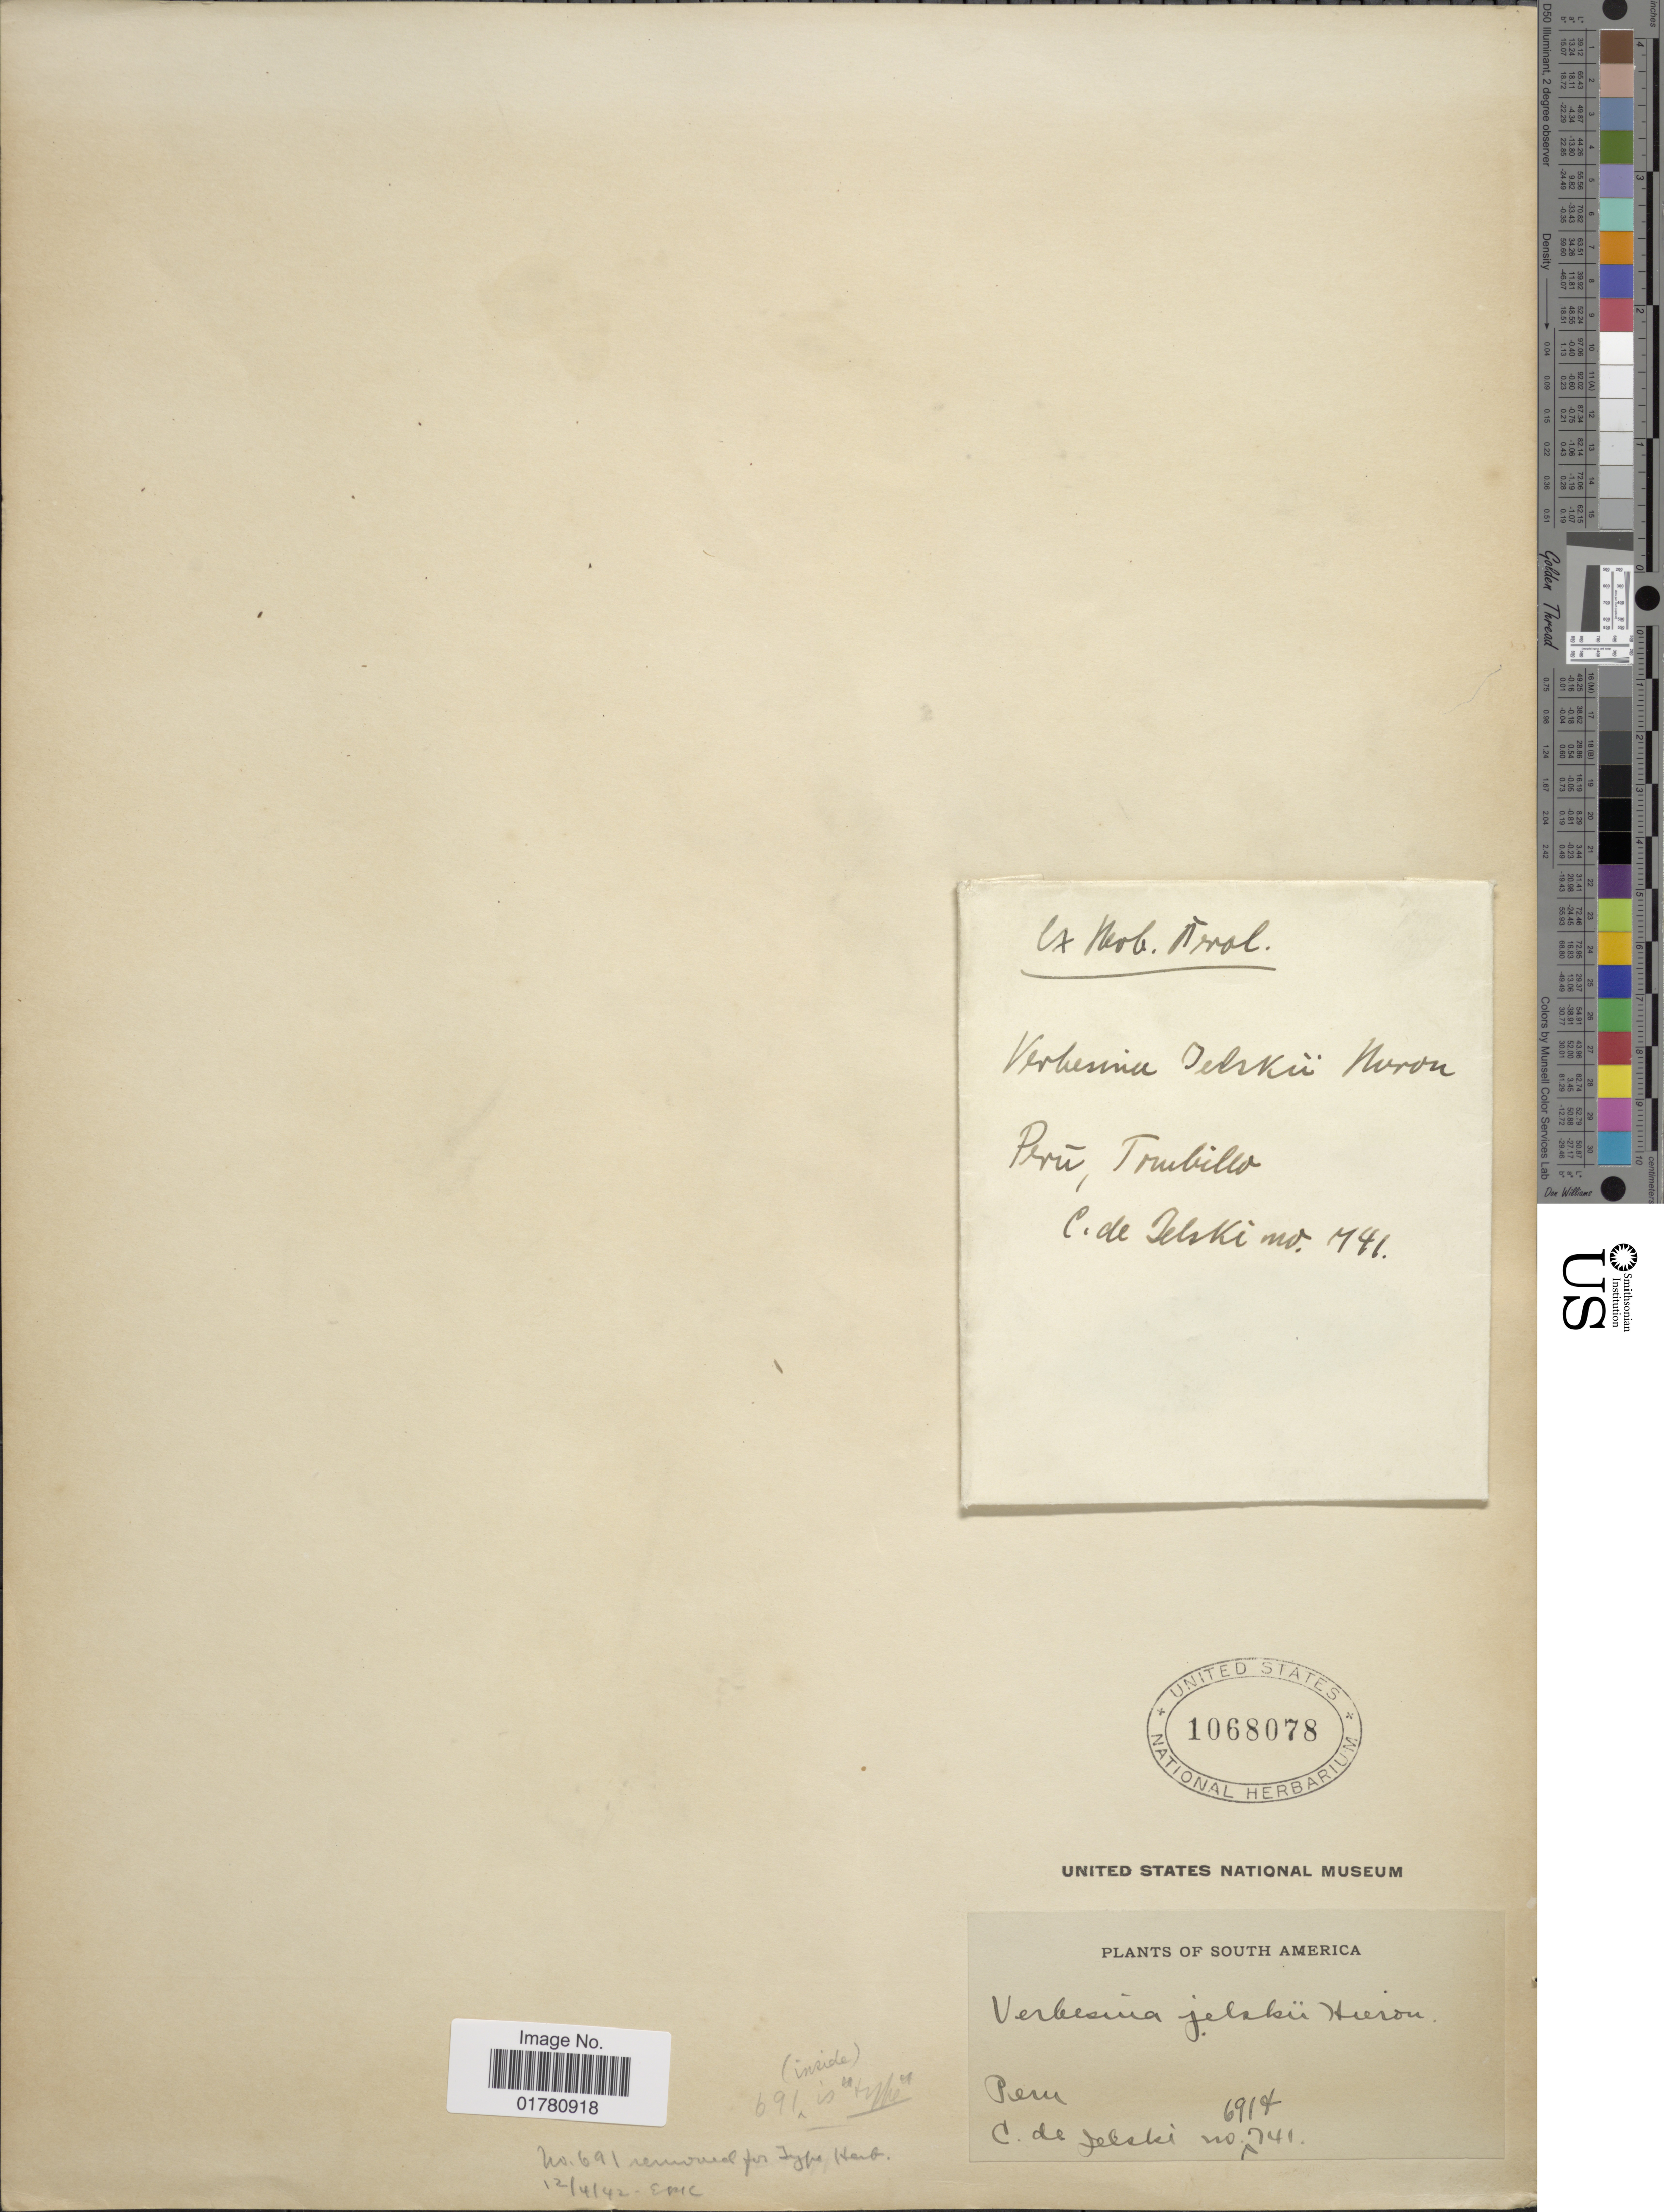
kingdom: Plantae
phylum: Tracheophyta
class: Magnoliopsida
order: Asterales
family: Asteraceae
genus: Verbesina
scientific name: Verbesina jelskii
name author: Hieron.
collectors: C. de Jelski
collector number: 691/741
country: Peru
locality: Trubillo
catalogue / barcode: US 1068078